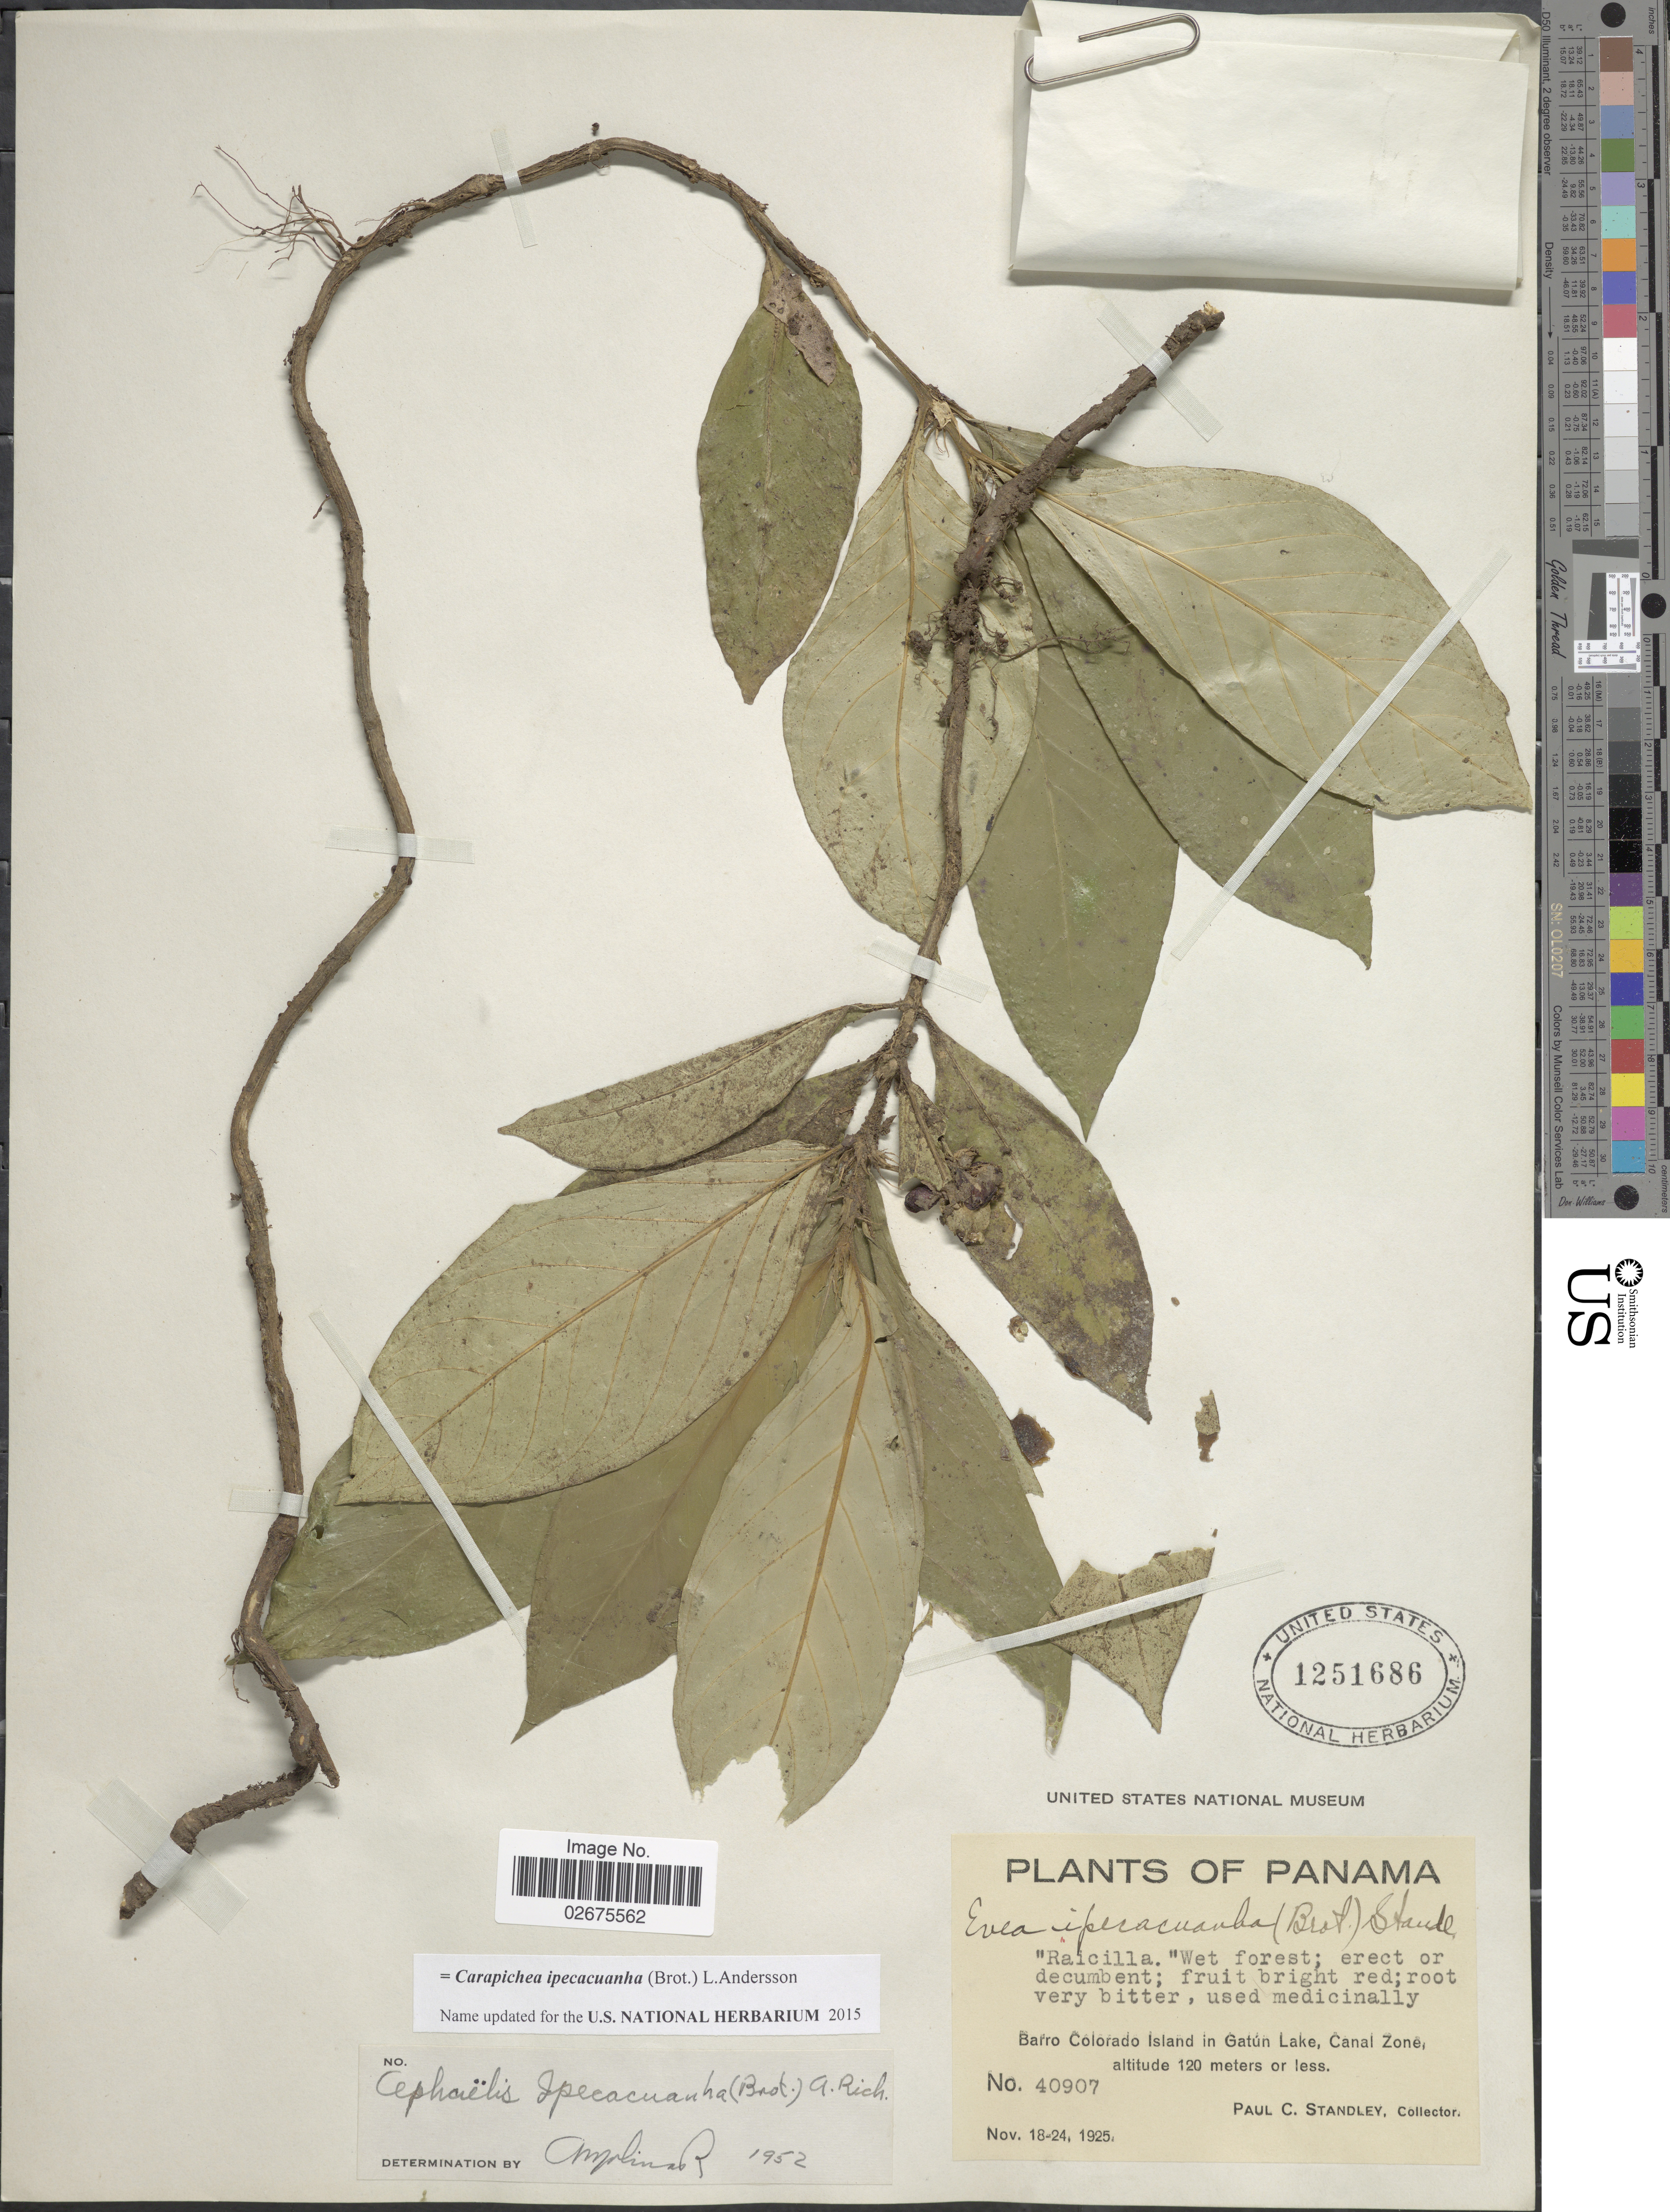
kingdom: Plantae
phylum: Tracheophyta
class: Magnoliopsida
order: Gentianales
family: Rubiaceae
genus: Carapichea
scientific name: Carapichea ipecacuanha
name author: (Brot.) L. Andersson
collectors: P. C. Standley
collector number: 40907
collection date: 1925-11-18/1925-11-24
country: Panama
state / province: Panamá Oeste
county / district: Canal Zone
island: Barro Colorado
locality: Barro Colorado Island in Gatun Lake, Canal Zone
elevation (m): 120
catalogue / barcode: US 1251686